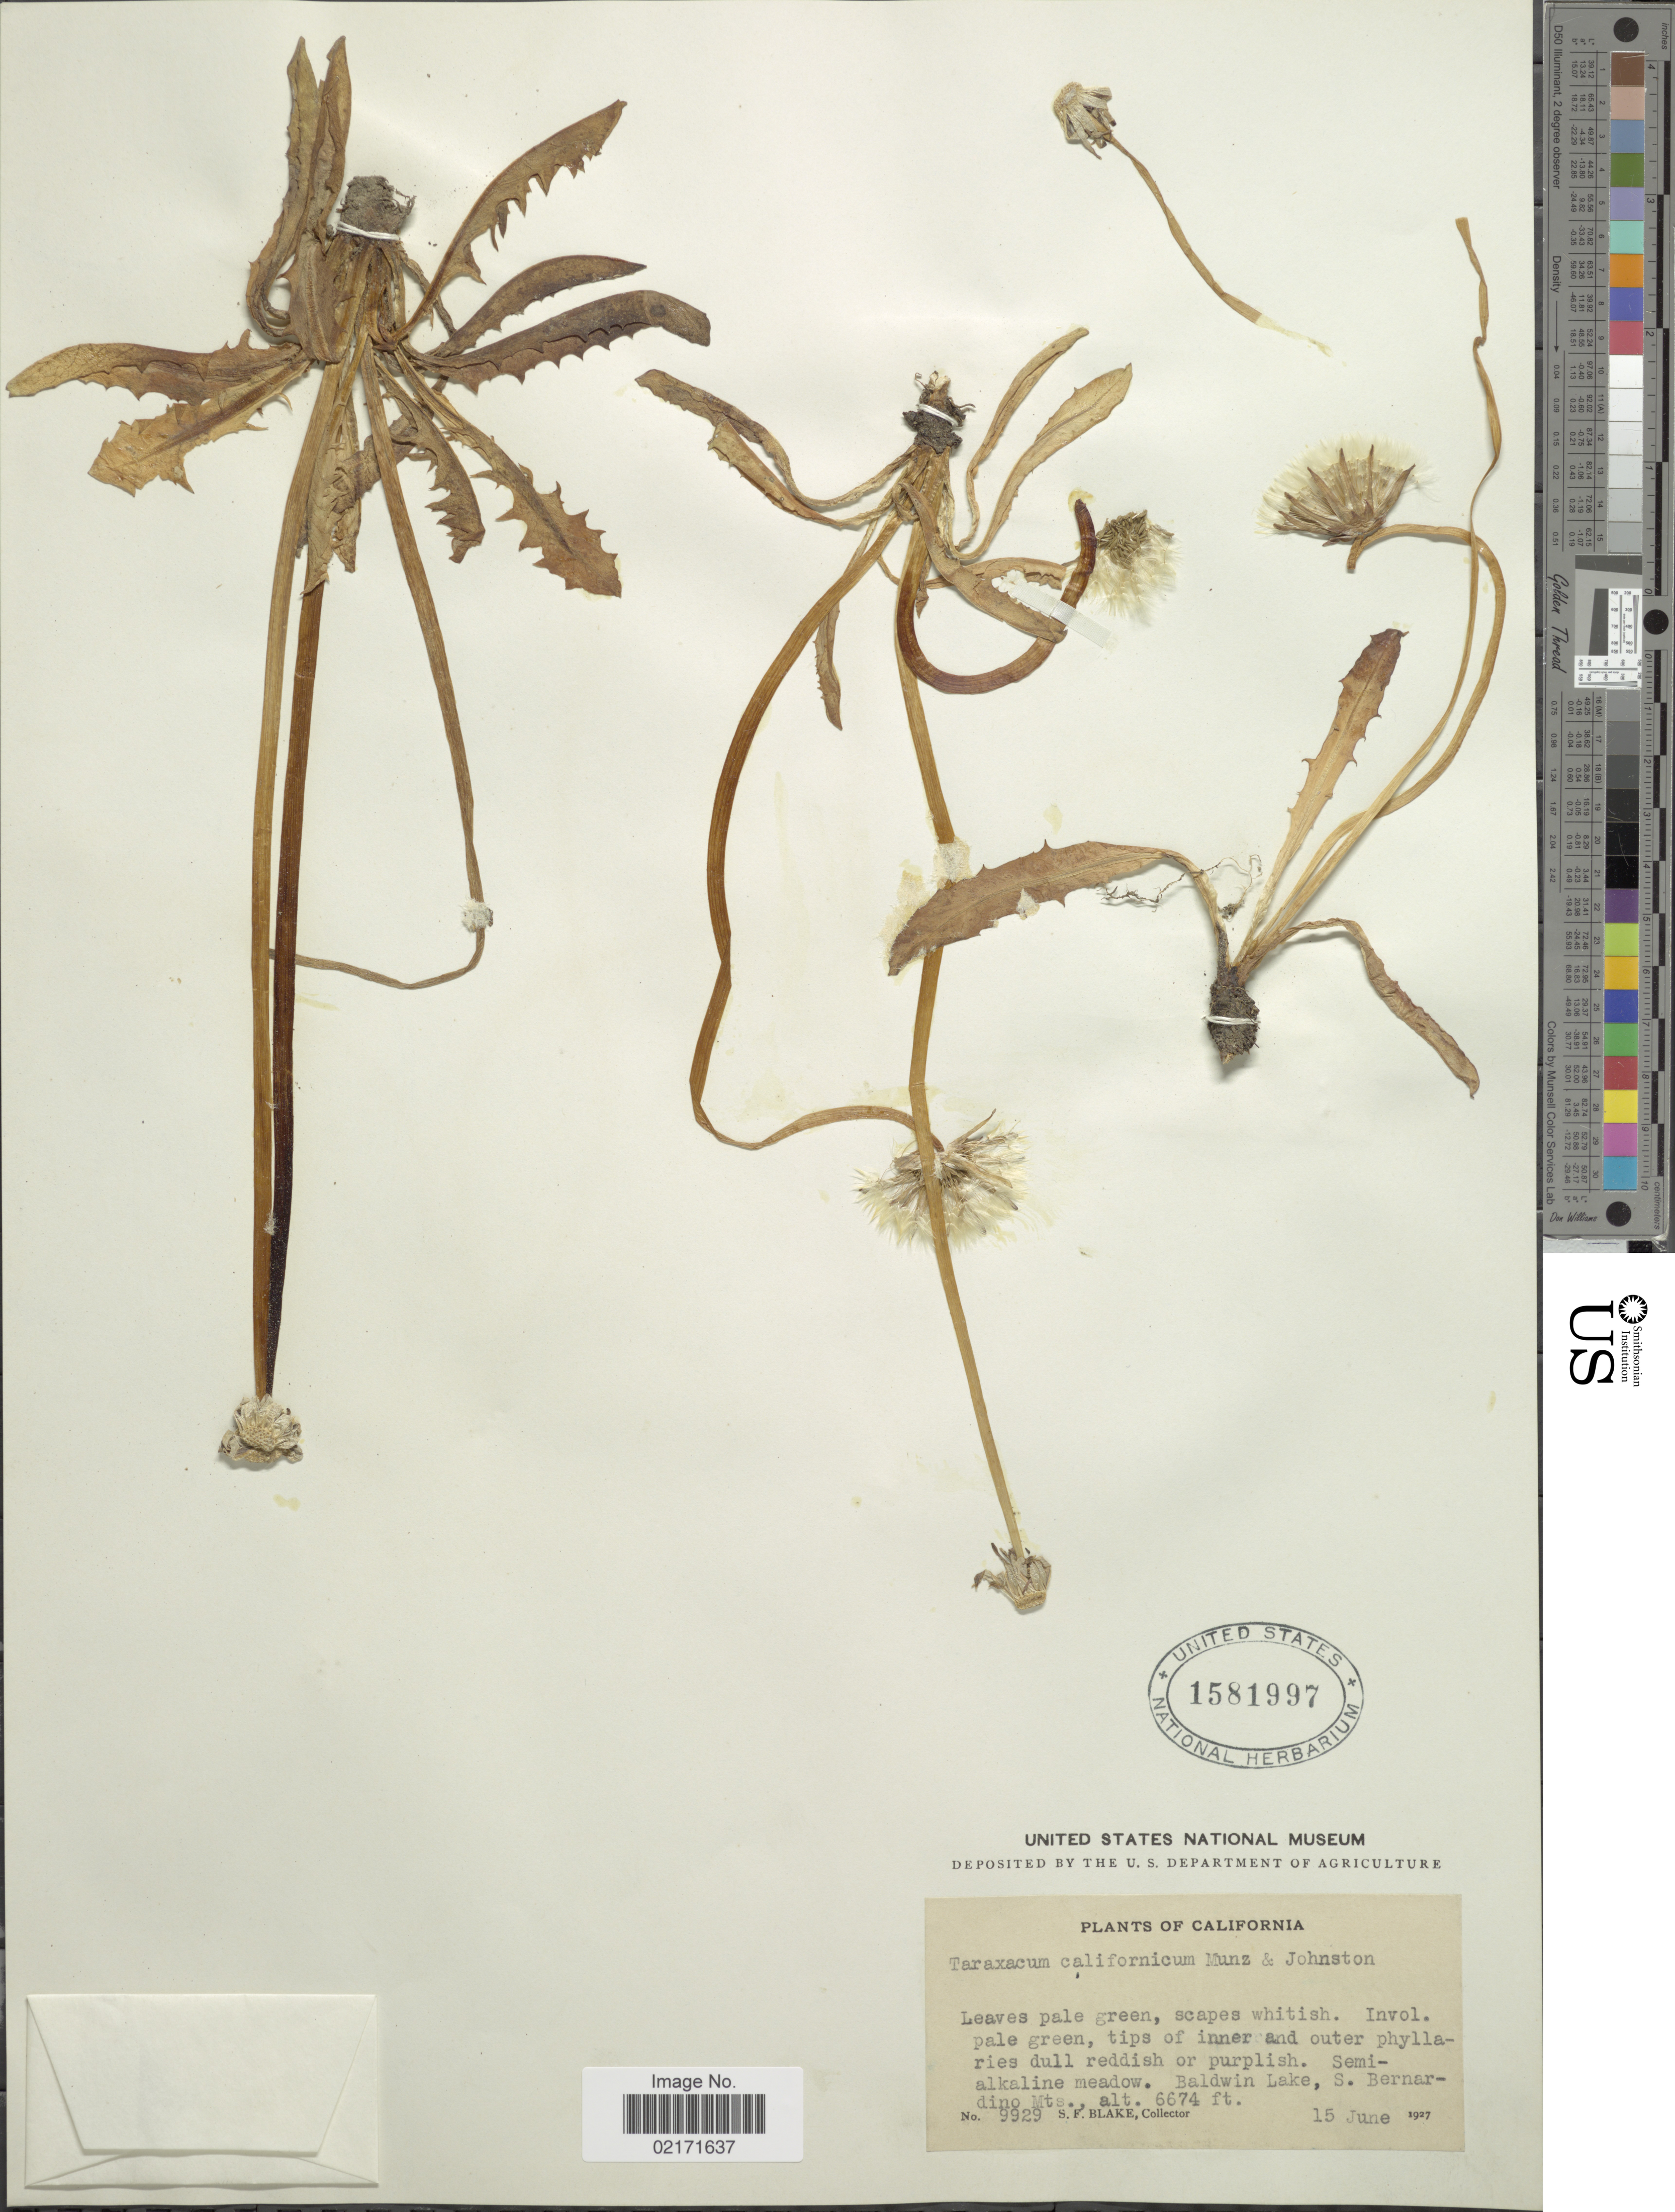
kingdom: Plantae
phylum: Tracheophyta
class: Magnoliopsida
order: Asterales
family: Asteraceae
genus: Taraxacum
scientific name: Taraxacum californicum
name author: Munz & I.M. Johnst.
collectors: S. Blake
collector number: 9929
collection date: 1927-06-15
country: United States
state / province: California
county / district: San Bernardino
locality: Baldwin Lake, S. Bernardino Mts.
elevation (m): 2034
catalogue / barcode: US 1581997